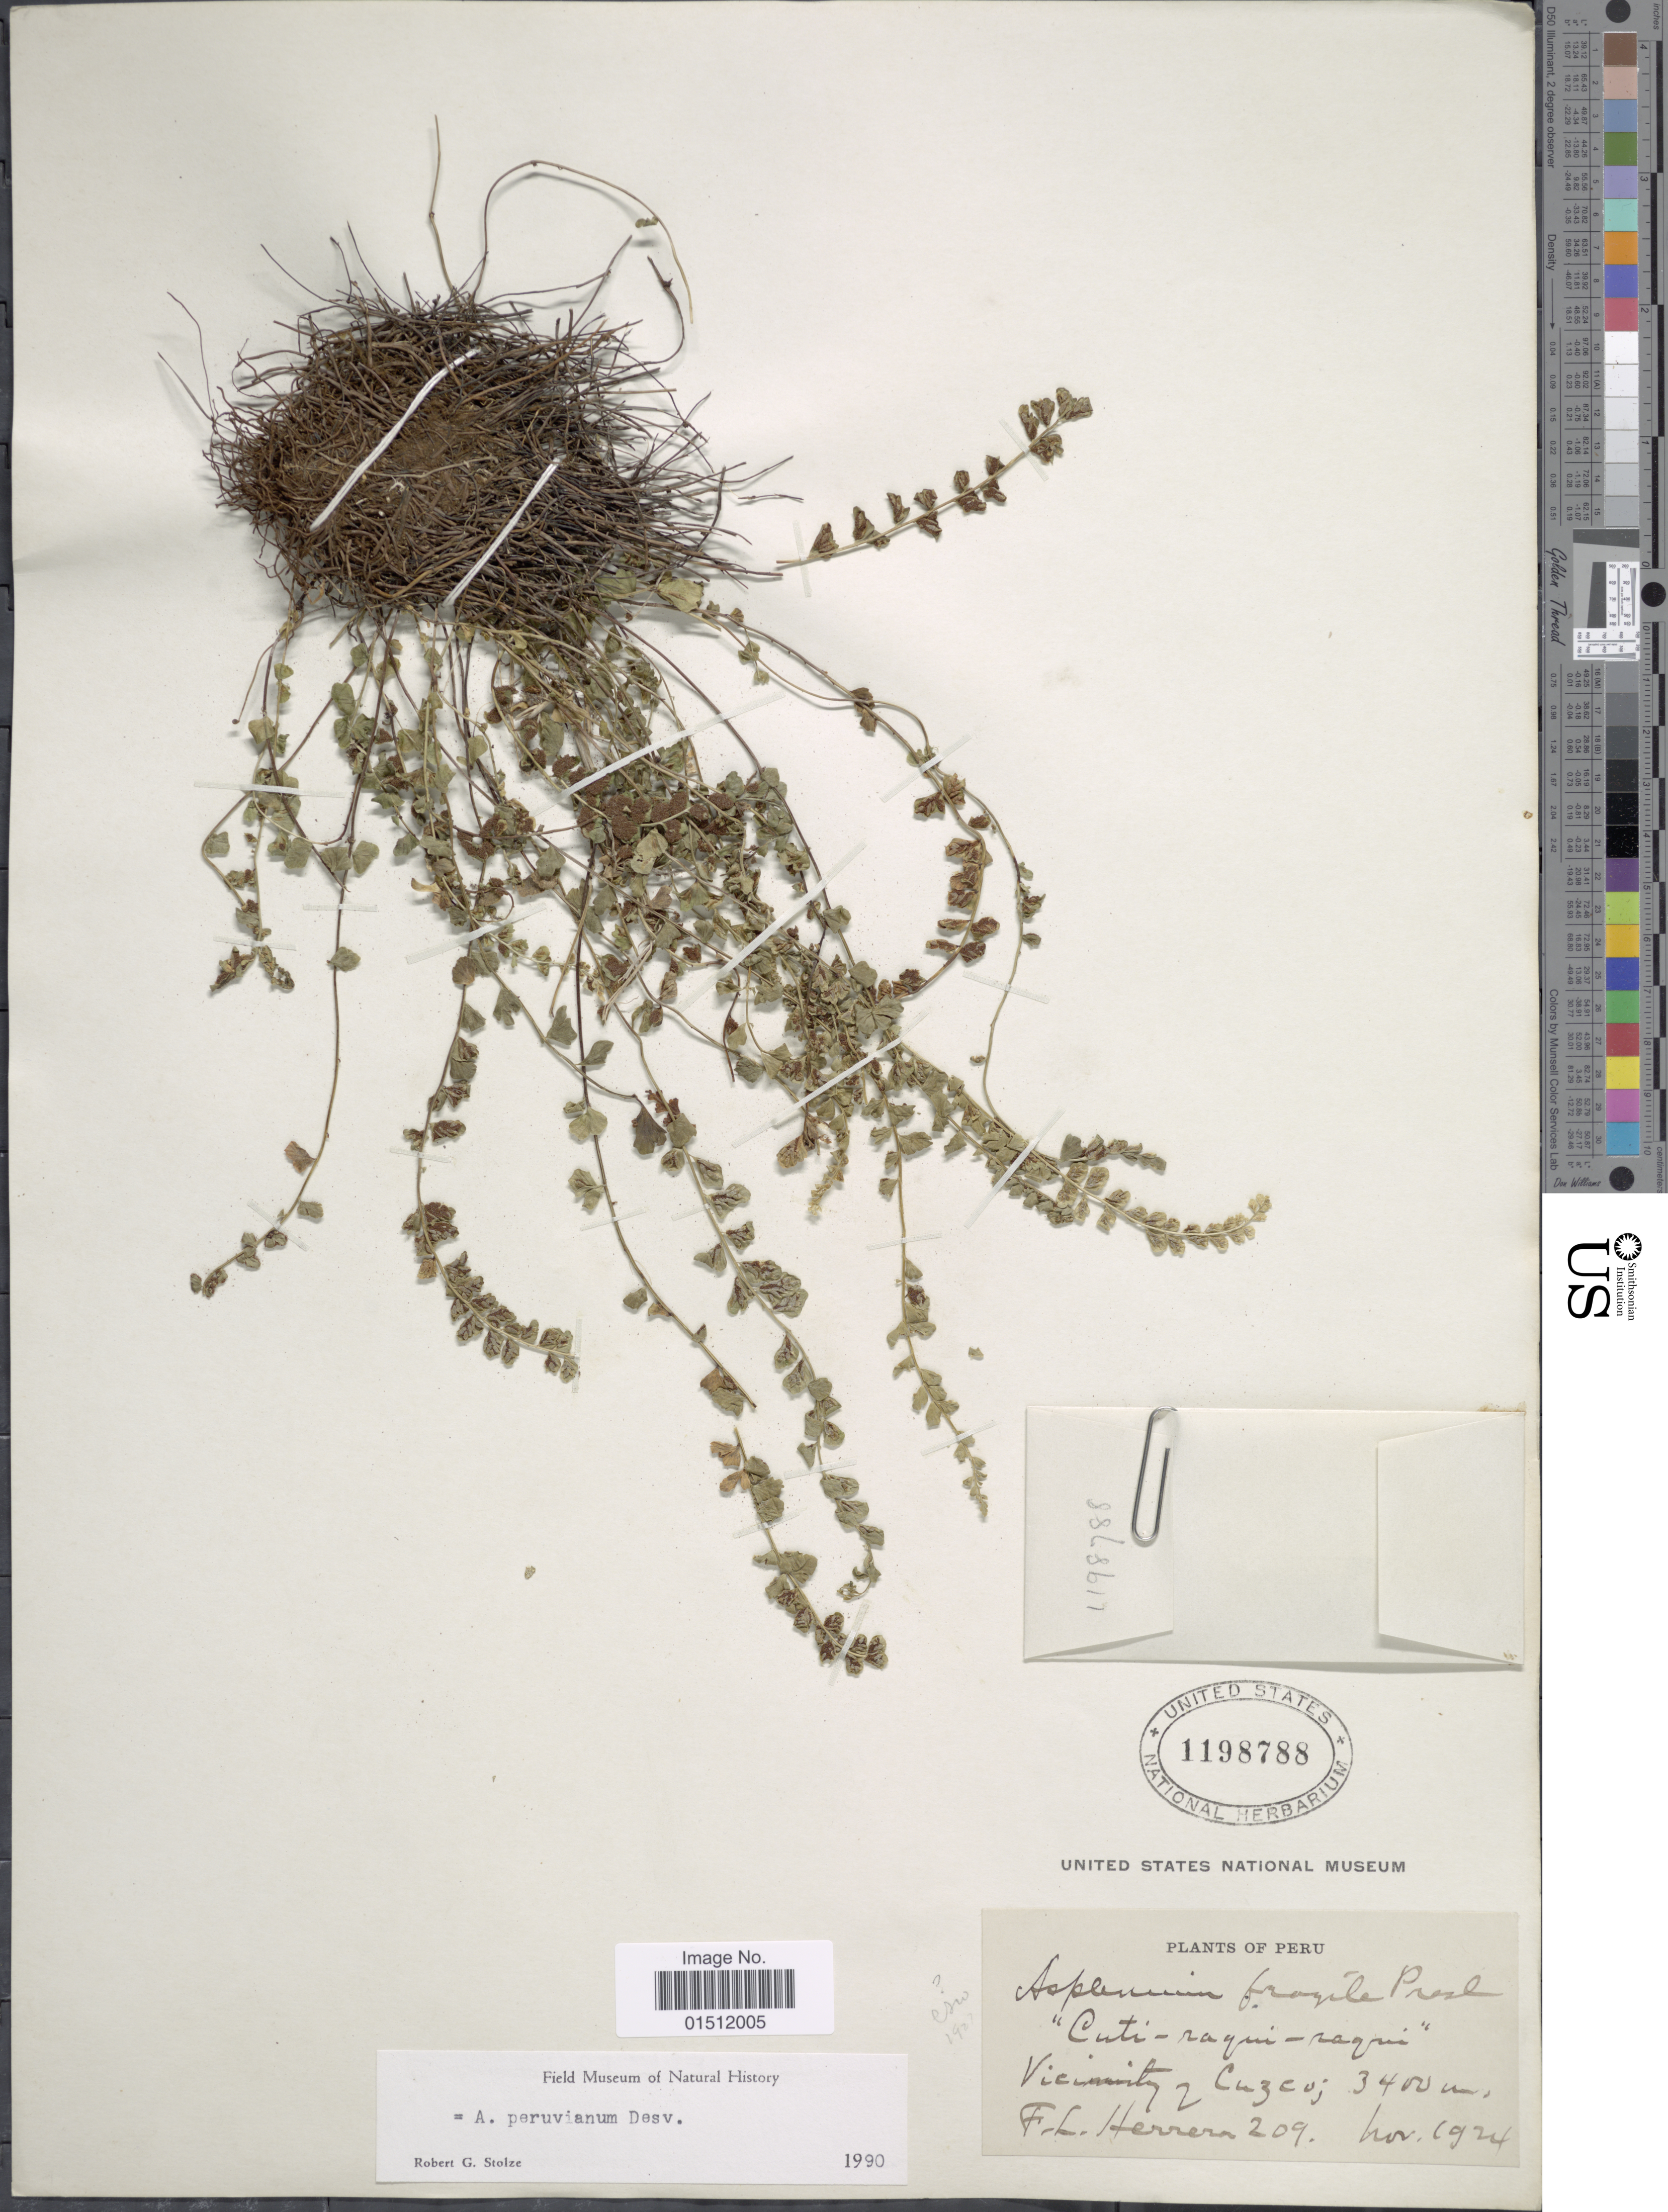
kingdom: Plantae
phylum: Tracheophyta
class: Polypodiopsida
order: Polypodiales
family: Aspleniaceae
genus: Asplenium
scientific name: Asplenium peruvianum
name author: Desv.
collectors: F. L. Herrera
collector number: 209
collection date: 1924-11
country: Peru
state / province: Cusco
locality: Vicinity of Cuzco.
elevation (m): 3400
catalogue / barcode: US 1198788